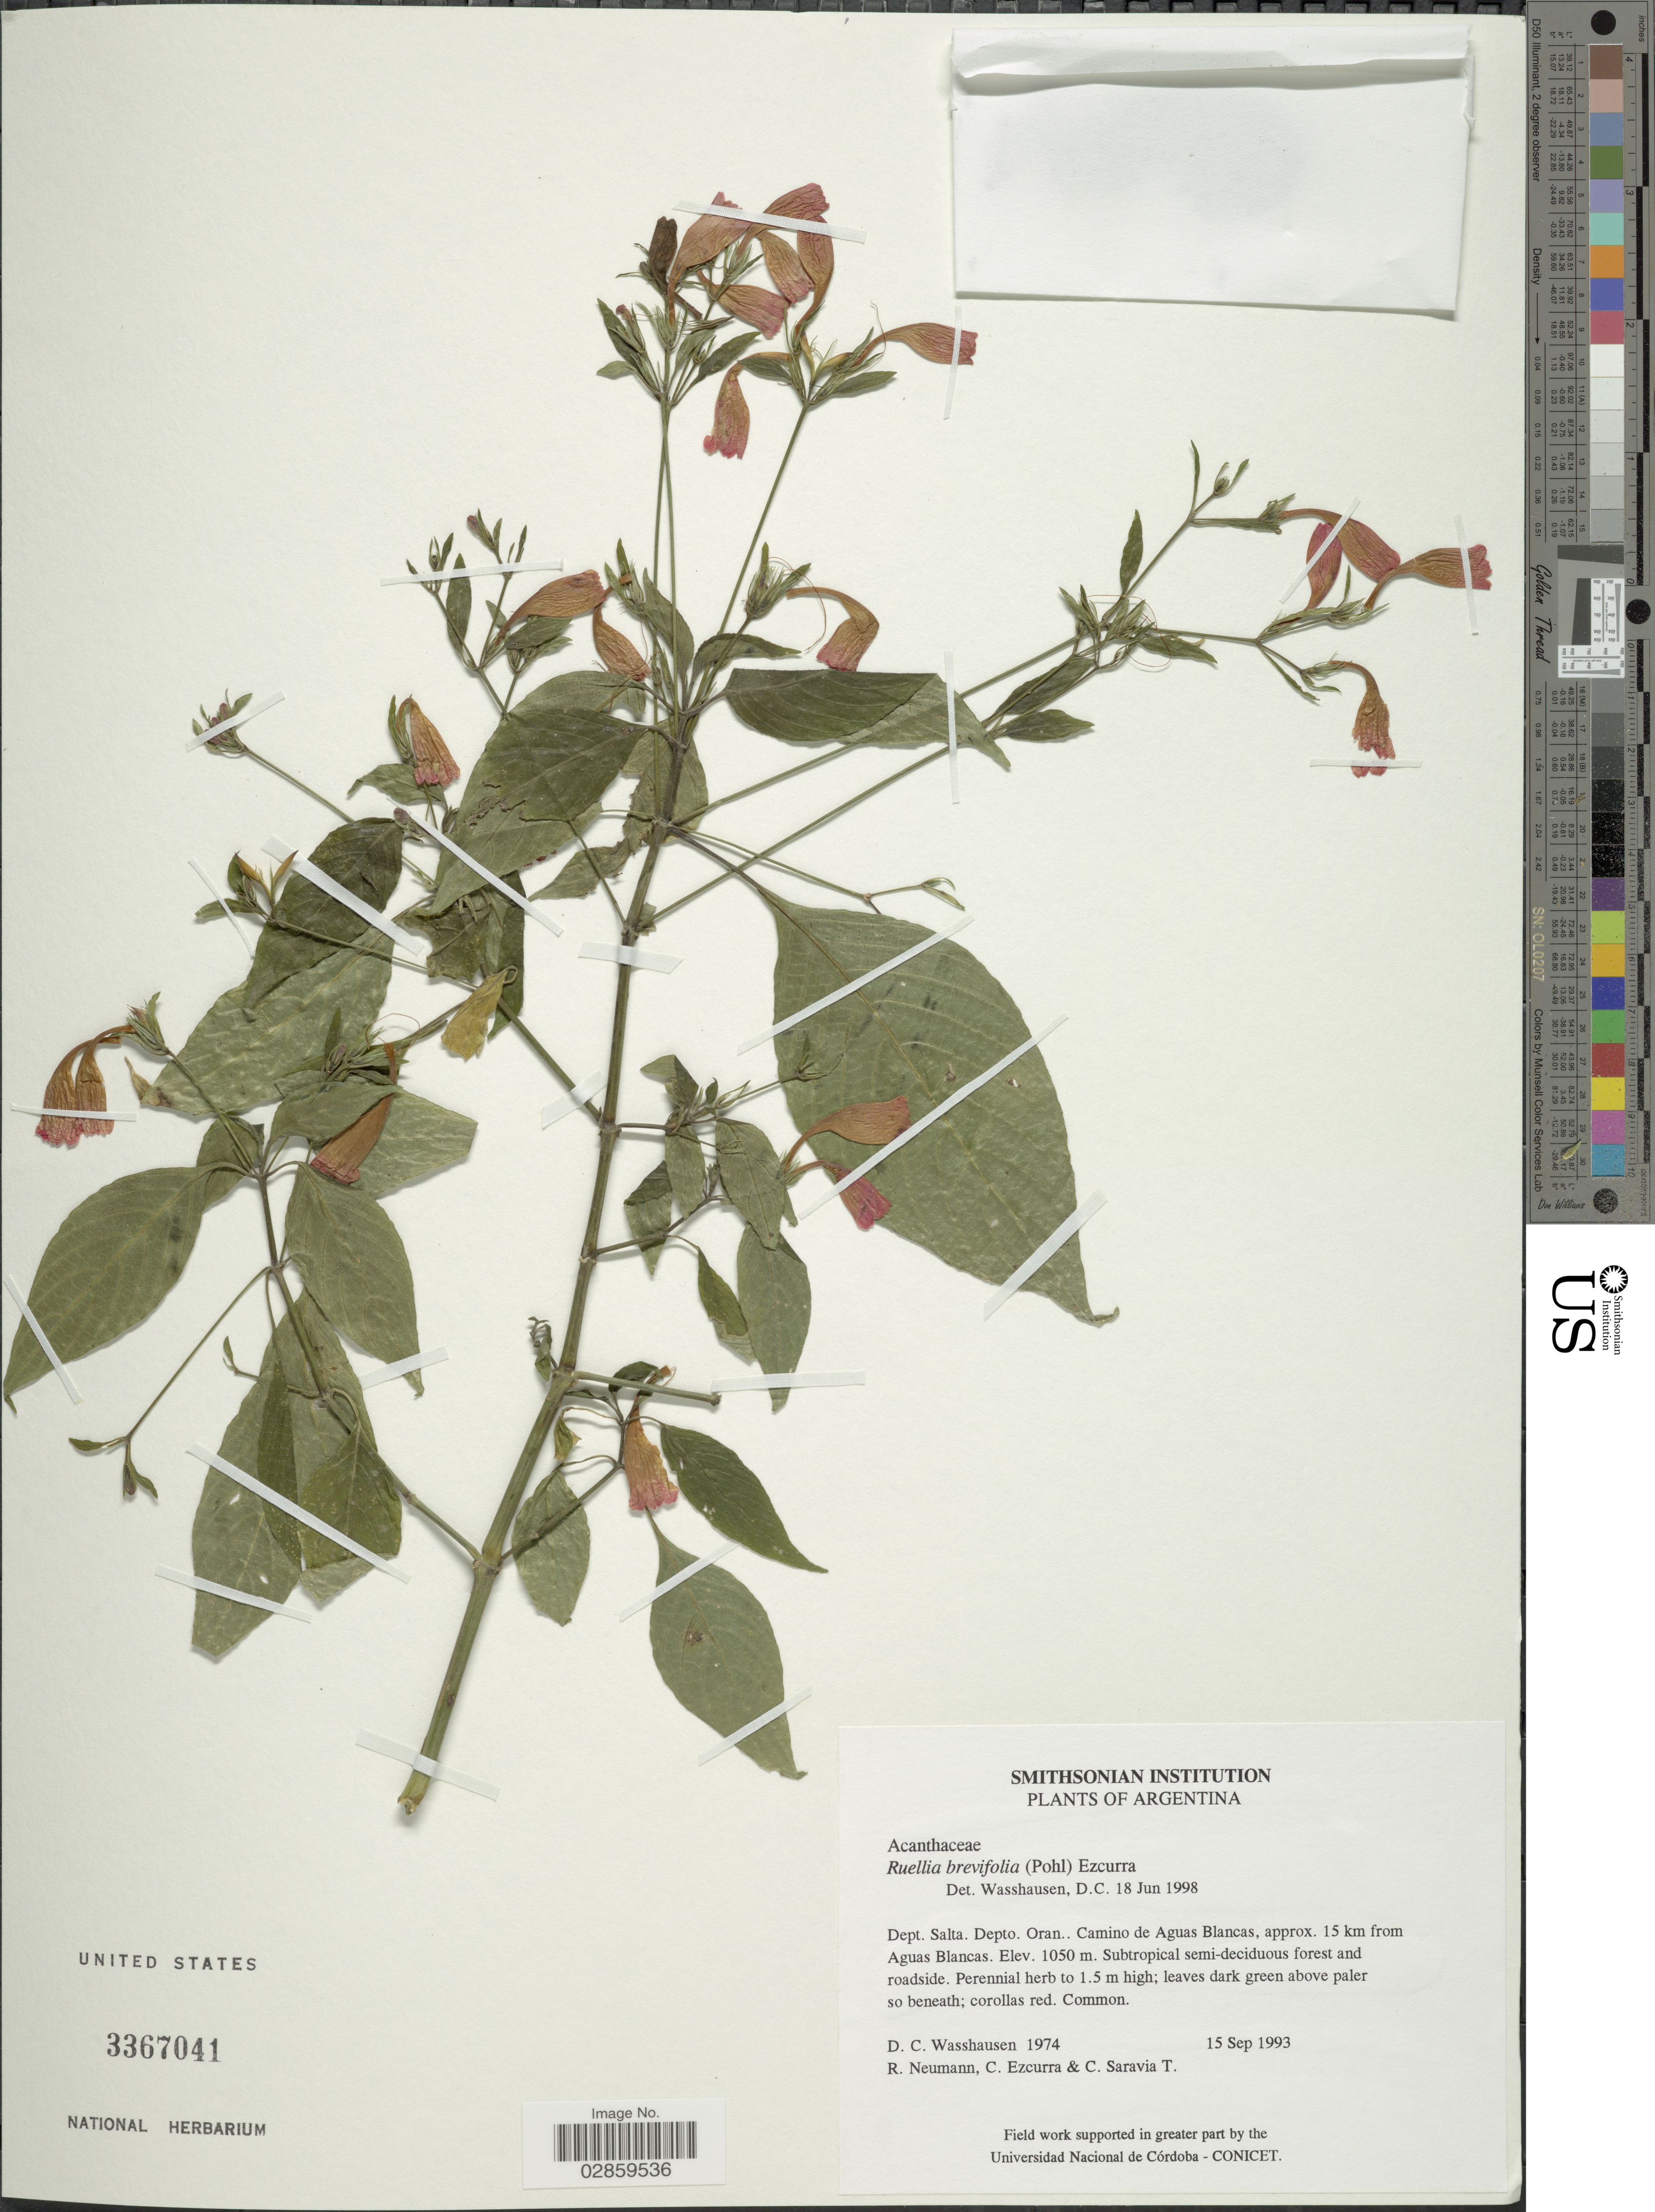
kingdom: Plantae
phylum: Tracheophyta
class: Magnoliopsida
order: Lamiales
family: Acanthaceae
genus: Ruellia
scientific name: Ruellia brevifolia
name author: (Pohl) C. Ezcurra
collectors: D. C. Wasshausen, R. Neumann, C. Ezcurra & C. Saravia T.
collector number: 1974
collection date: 1993-09-15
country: Argentina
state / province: Salta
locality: Dept. Salta. Depto. Oran.. Camino de Aguas Blancas, approx. 15 km from Aguas Blancas.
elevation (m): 1050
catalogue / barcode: US 3367041